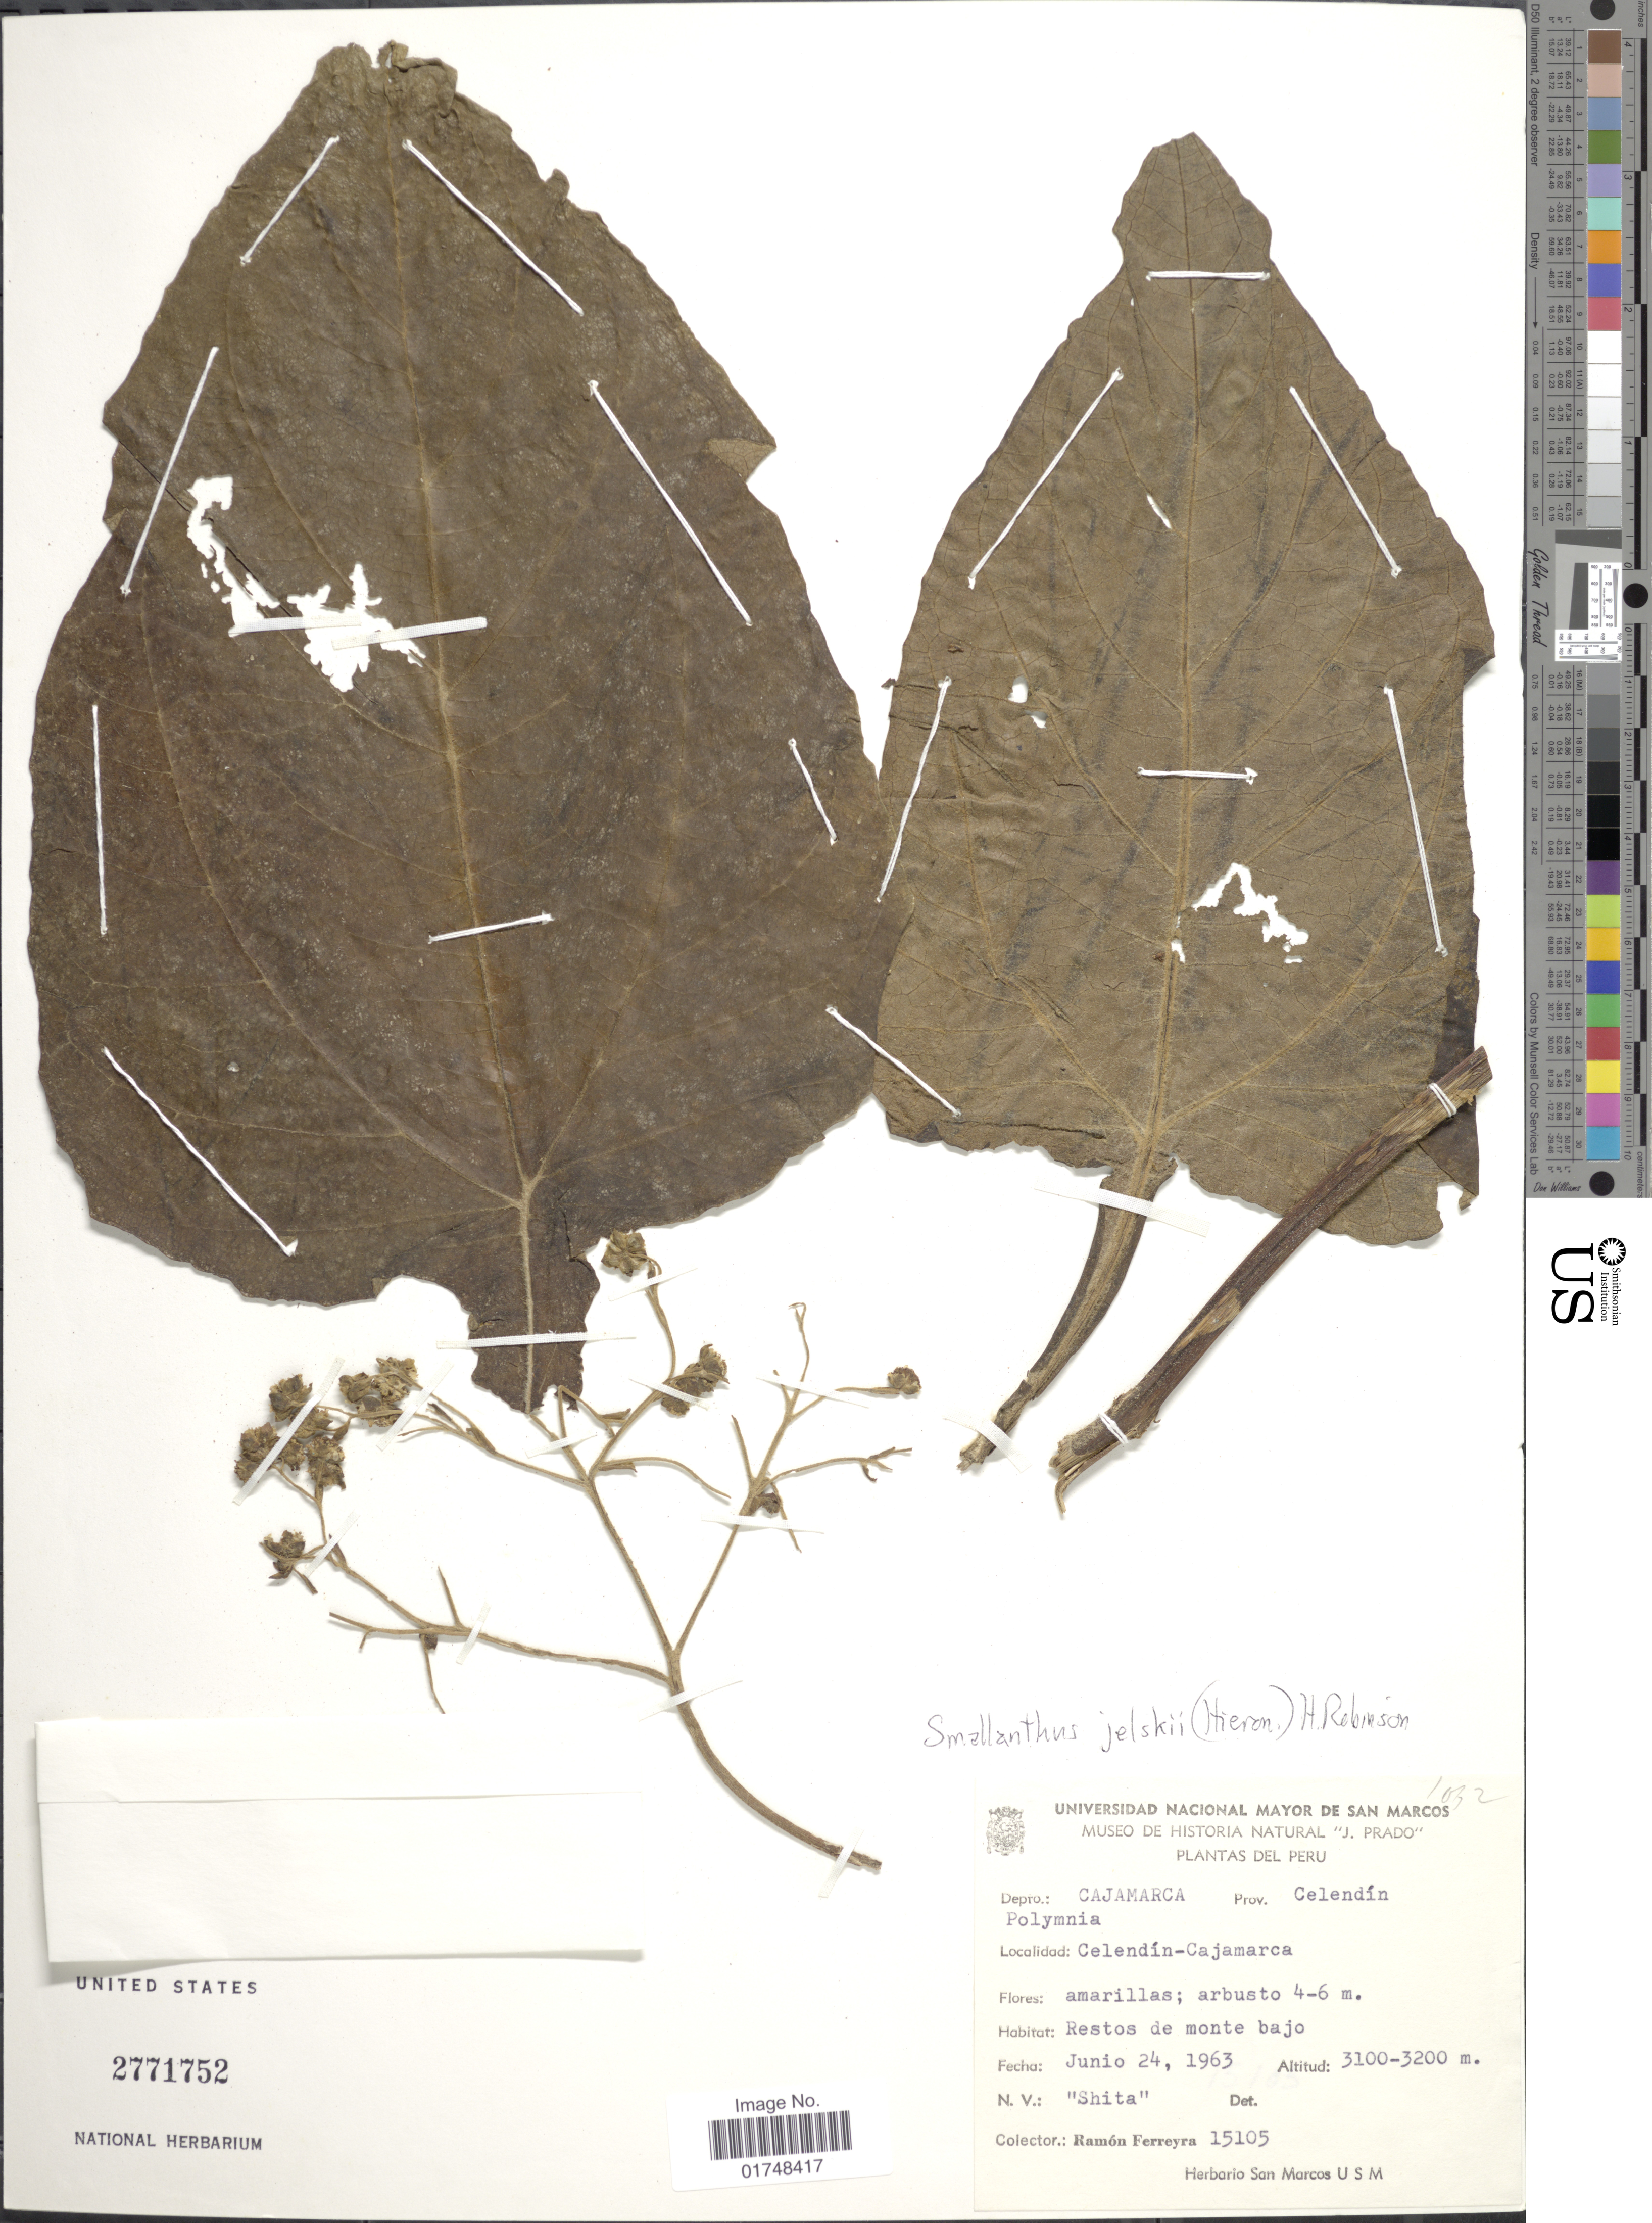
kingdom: Plantae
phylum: Tracheophyta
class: Magnoliopsida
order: Asterales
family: Asteraceae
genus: Smallanthus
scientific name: Smallanthus jelskii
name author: (Hieron.) H. Rob.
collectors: R. A. Ferreyra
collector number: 15105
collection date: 1963-06-24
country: Peru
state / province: Cajamarca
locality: Prov. Celendin, Celendin-Cajamarca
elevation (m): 3100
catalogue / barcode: US 2771752